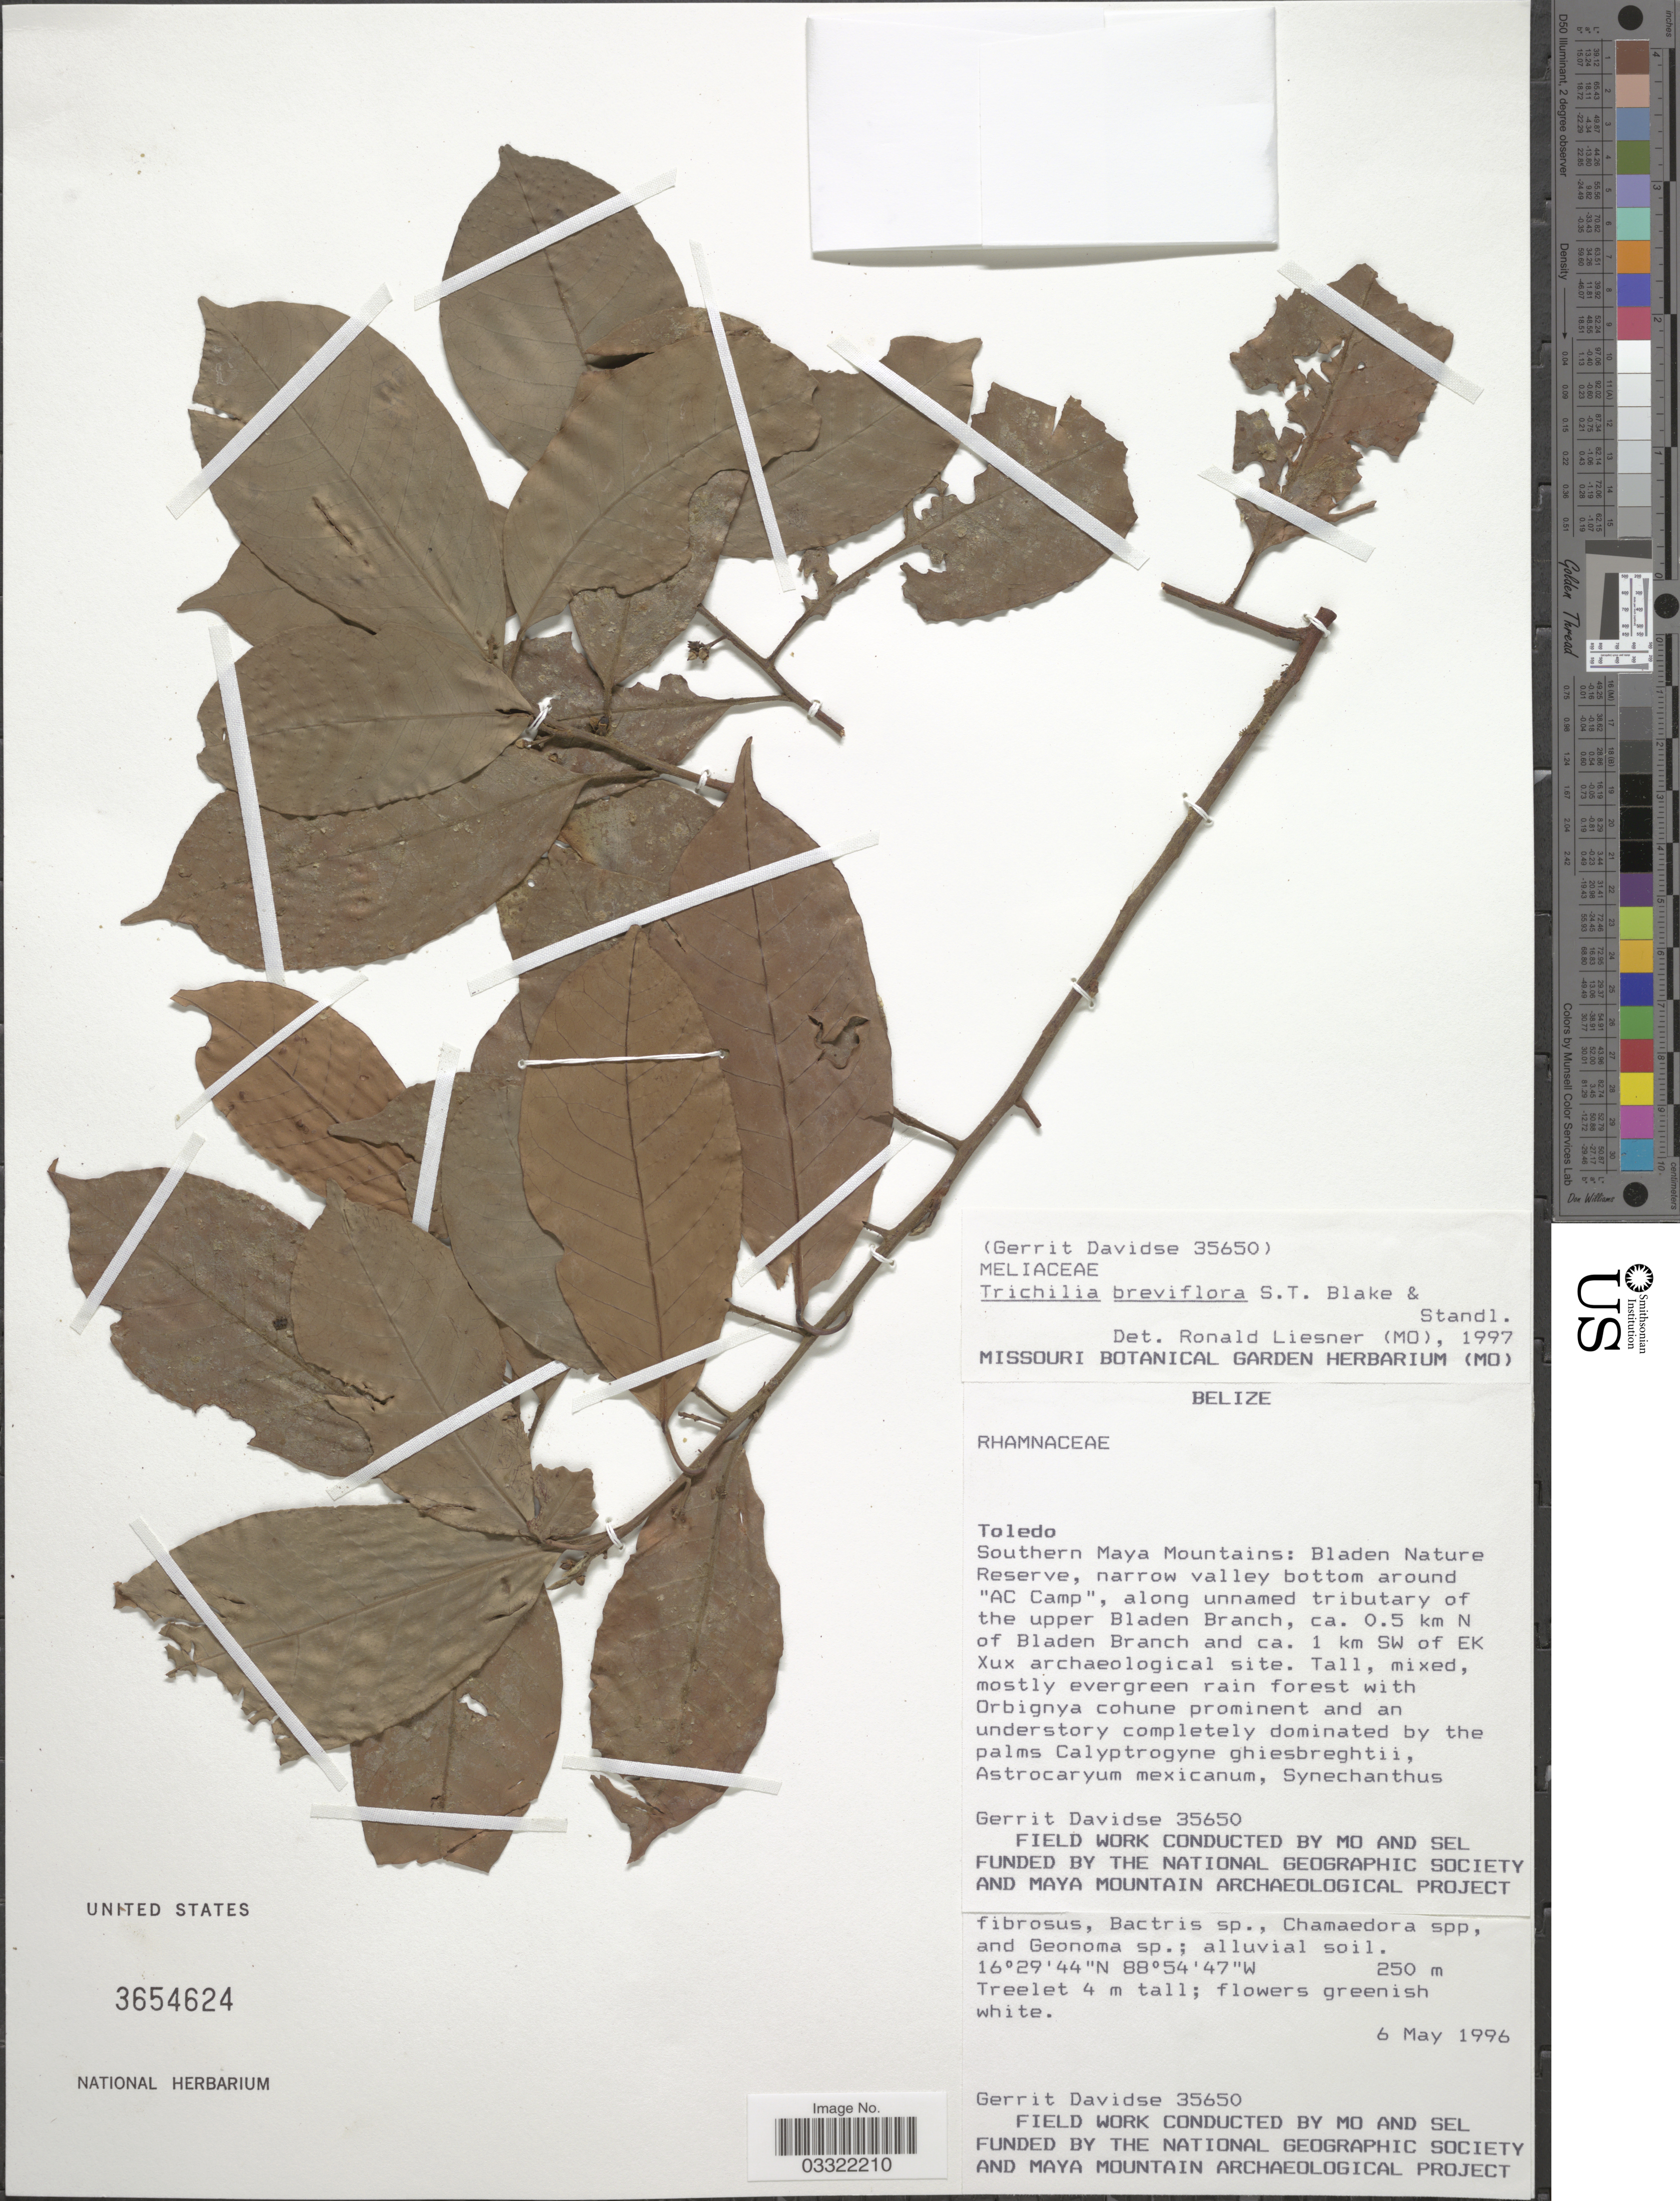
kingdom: Plantae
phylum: Tracheophyta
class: Magnoliopsida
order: Sapindales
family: Meliaceae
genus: Trichilia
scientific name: Trichilia breviflora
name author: S.F. Blake & Standl.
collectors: G. Davidse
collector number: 35650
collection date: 1996-05-06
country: Belize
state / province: Toledo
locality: Southern Maya Mountains: Bladen Nature Reserve, narrow valley bottom around "AC Camp", along unnamed tributary of the upper Bladen Branch, ca. 0.5 km N of Bladen Branch and ca. 1 km SW of Ek Xux archaeological site.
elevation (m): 250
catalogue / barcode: US 3654624